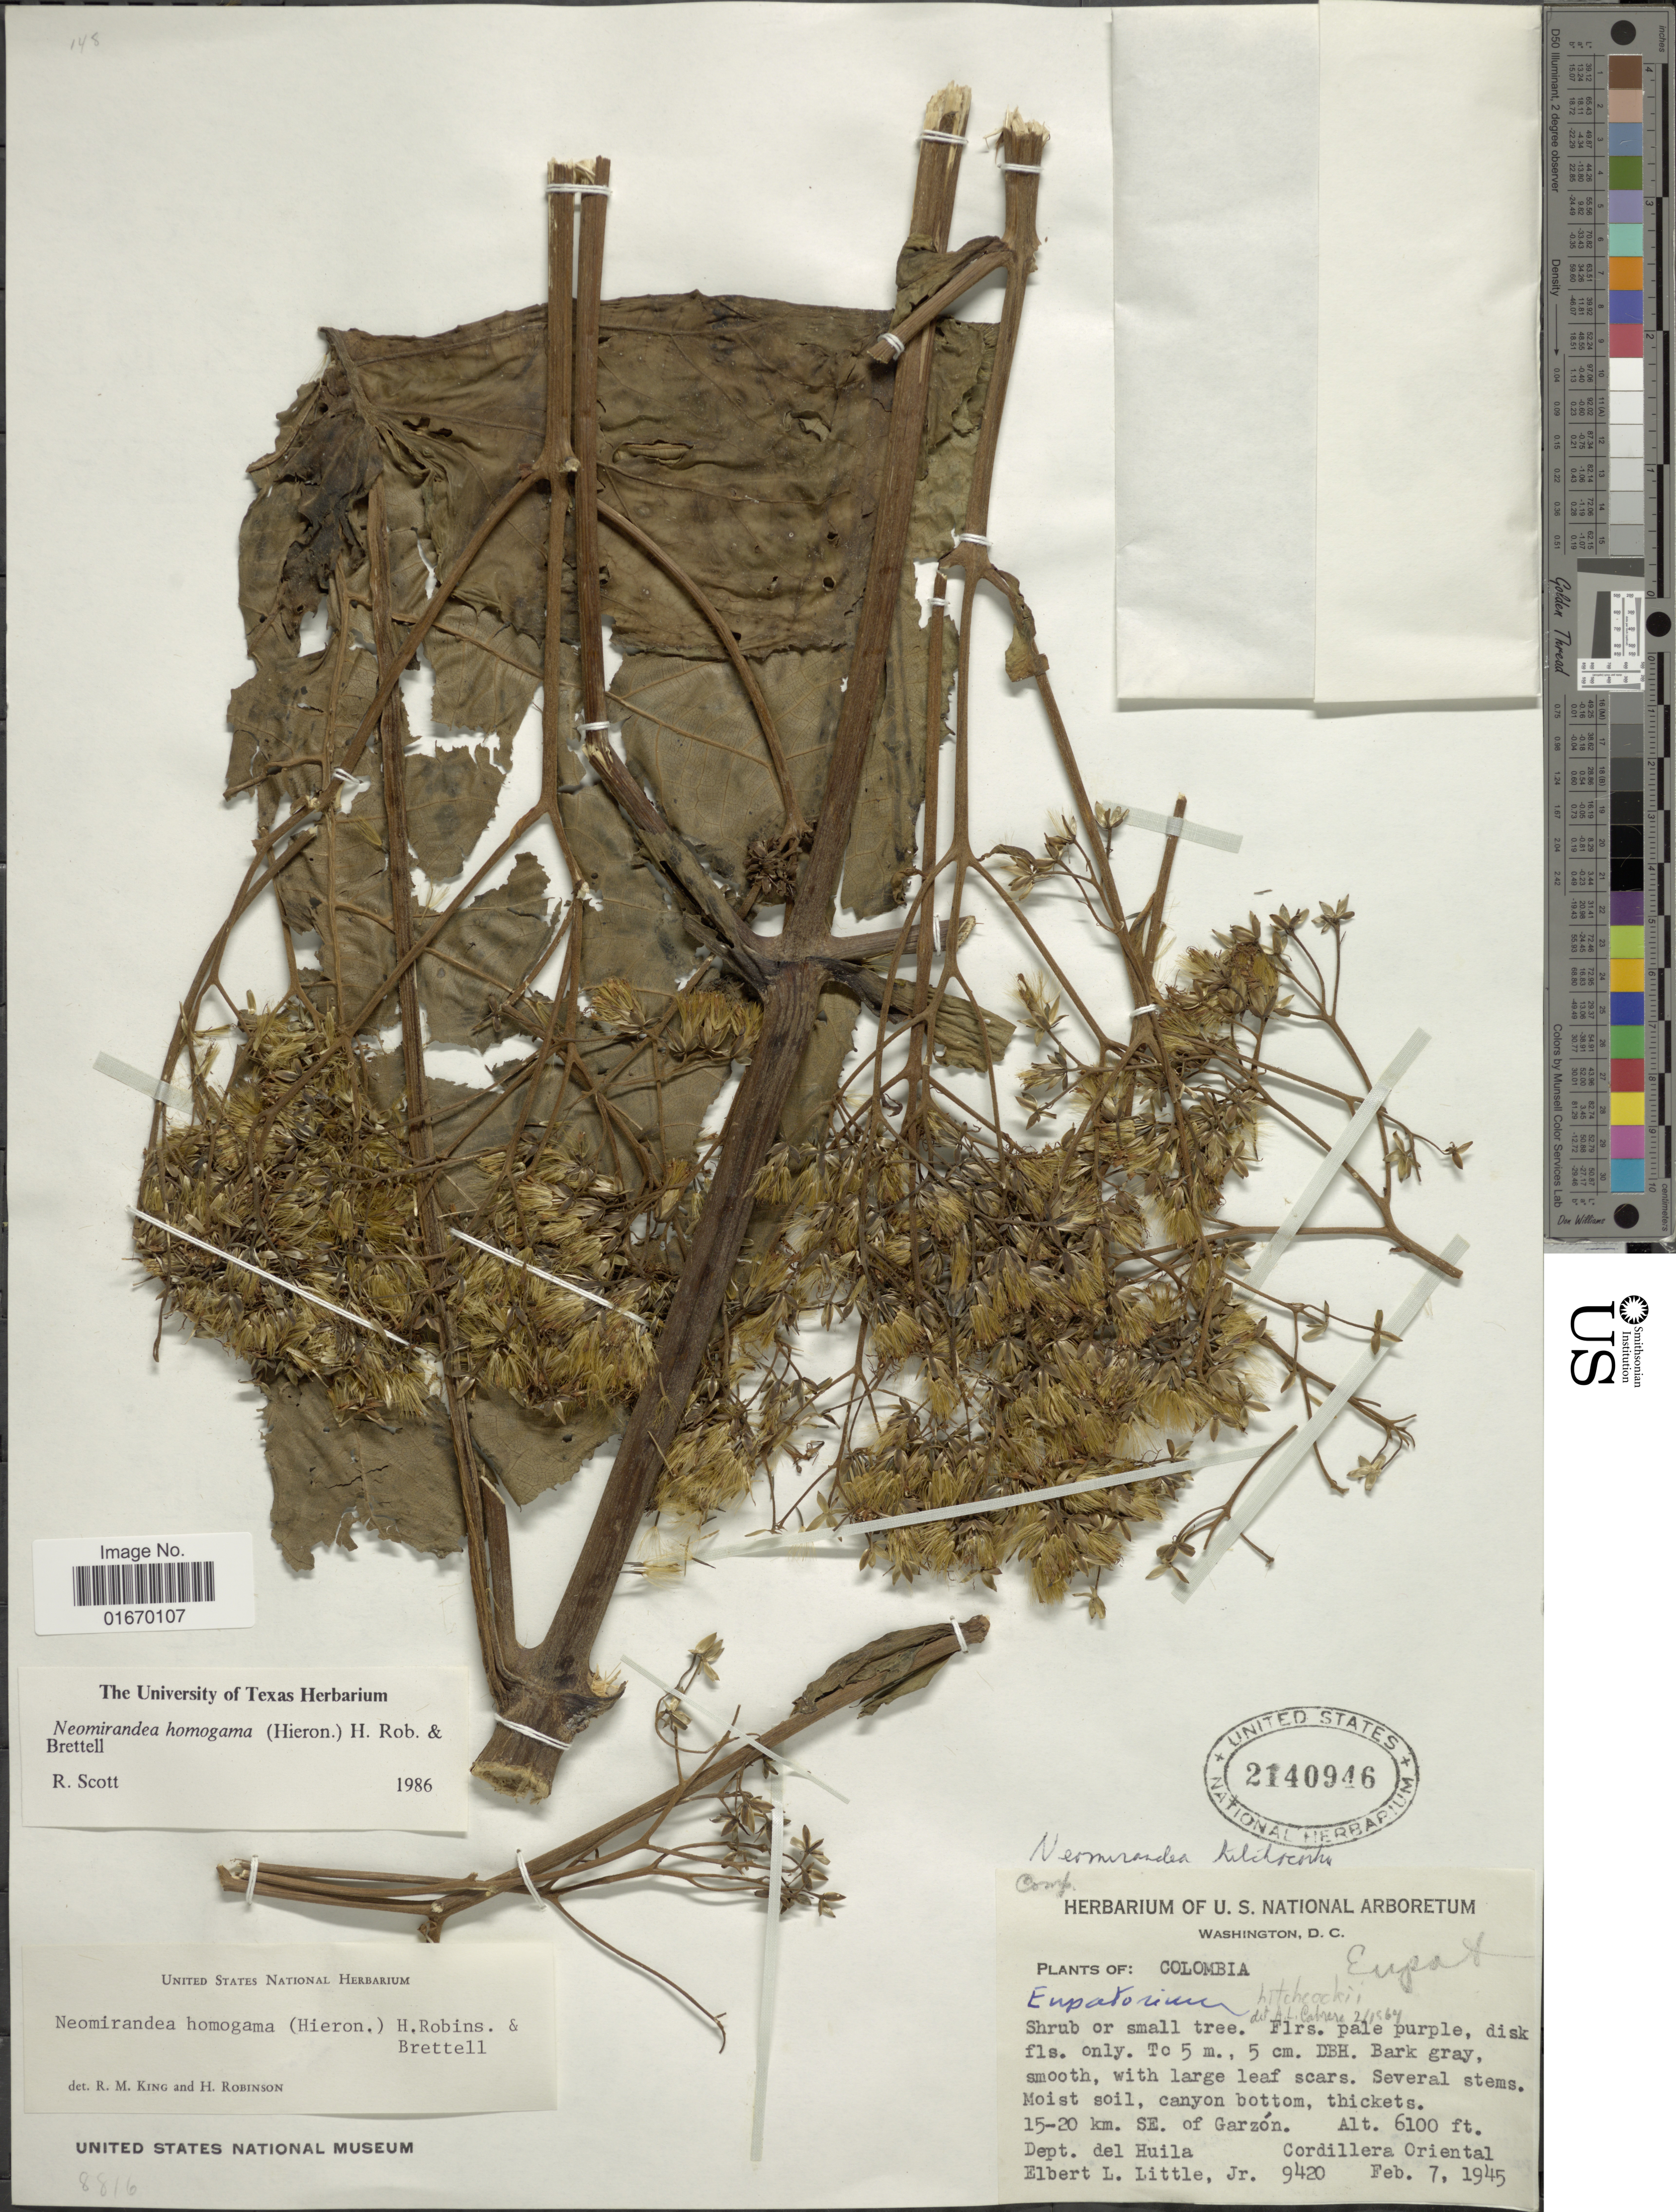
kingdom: Plantae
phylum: Tracheophyta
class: Magnoliopsida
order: Asterales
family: Asteraceae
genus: Neomirandea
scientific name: Neomirandea homogama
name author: (Hieron.) H. Rob.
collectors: E. L. Little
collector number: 9420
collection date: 1945-02-07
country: Colombia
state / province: Huila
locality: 15-20 km SE of Garzon, Cordillera Oriental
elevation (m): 1859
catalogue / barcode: US 2140946